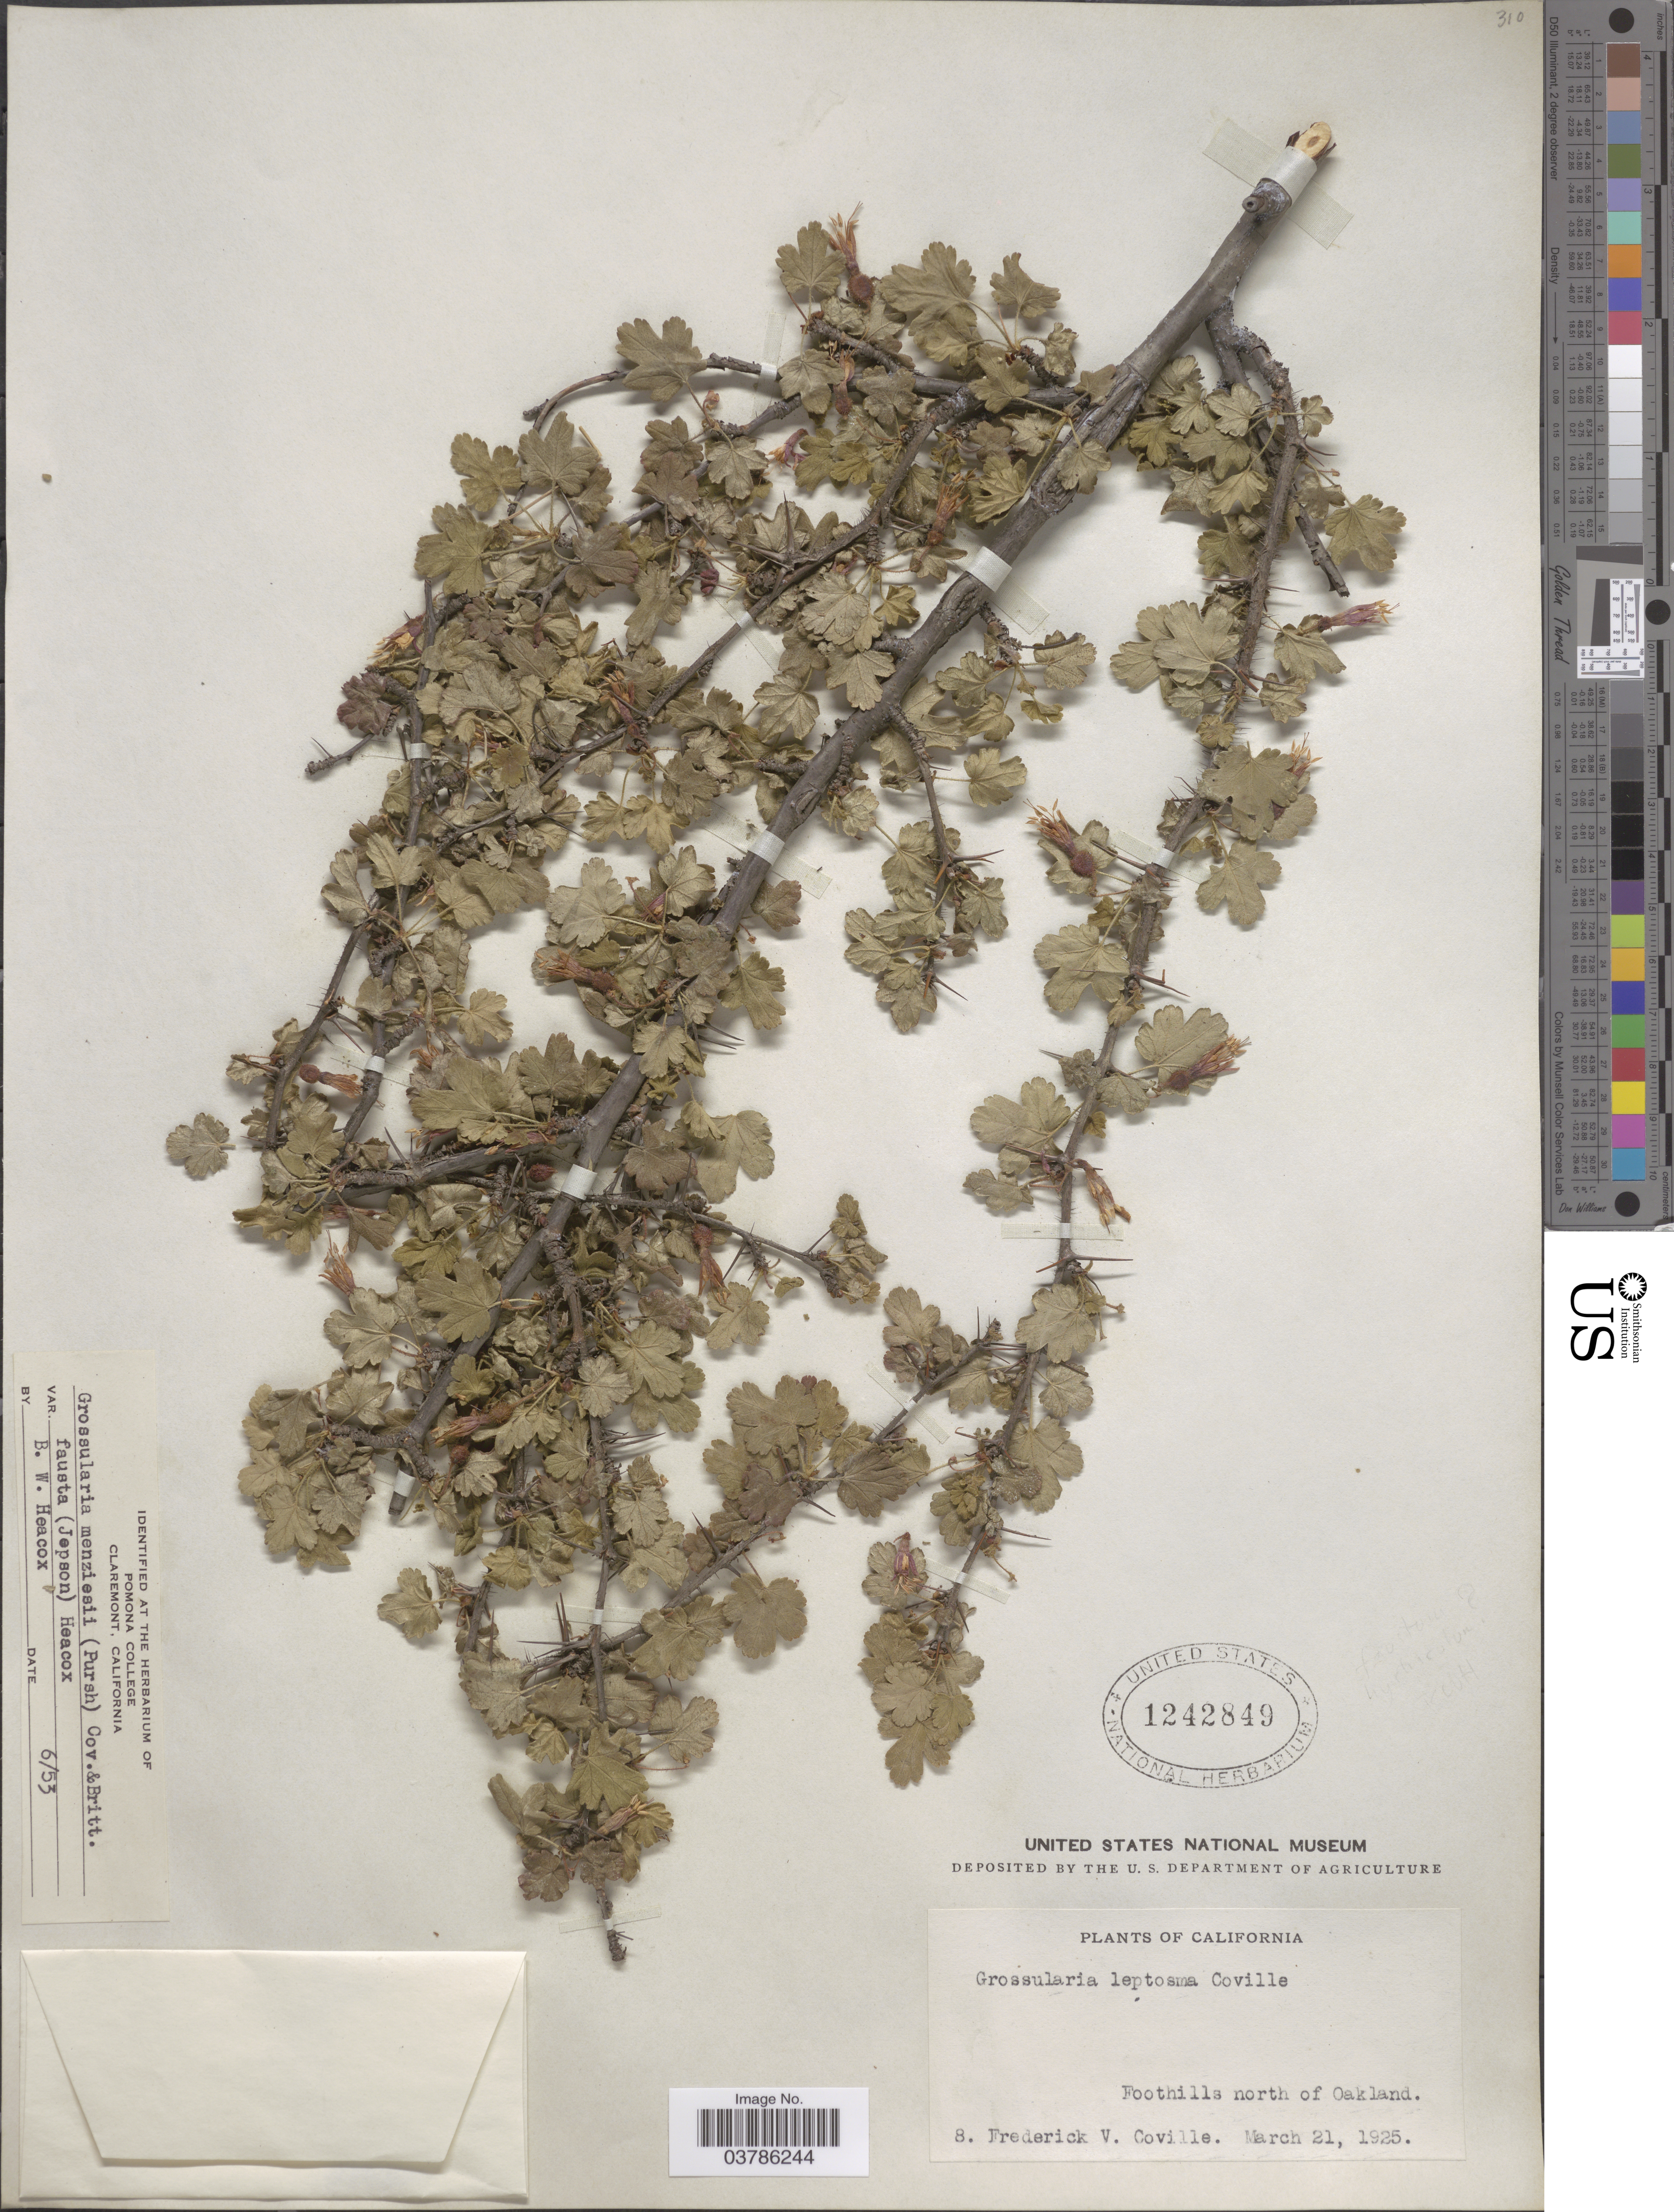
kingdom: Plantae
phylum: Tracheophyta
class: Magnoliopsida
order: Saxifragales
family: Grossulariaceae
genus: Ribes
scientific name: Ribes menziesii var. faustum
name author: Jeps.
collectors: F. V. Coville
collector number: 8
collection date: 1925-03-21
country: United States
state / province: California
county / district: Alameda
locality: Foothills north of Oakland.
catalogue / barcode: US 1242849